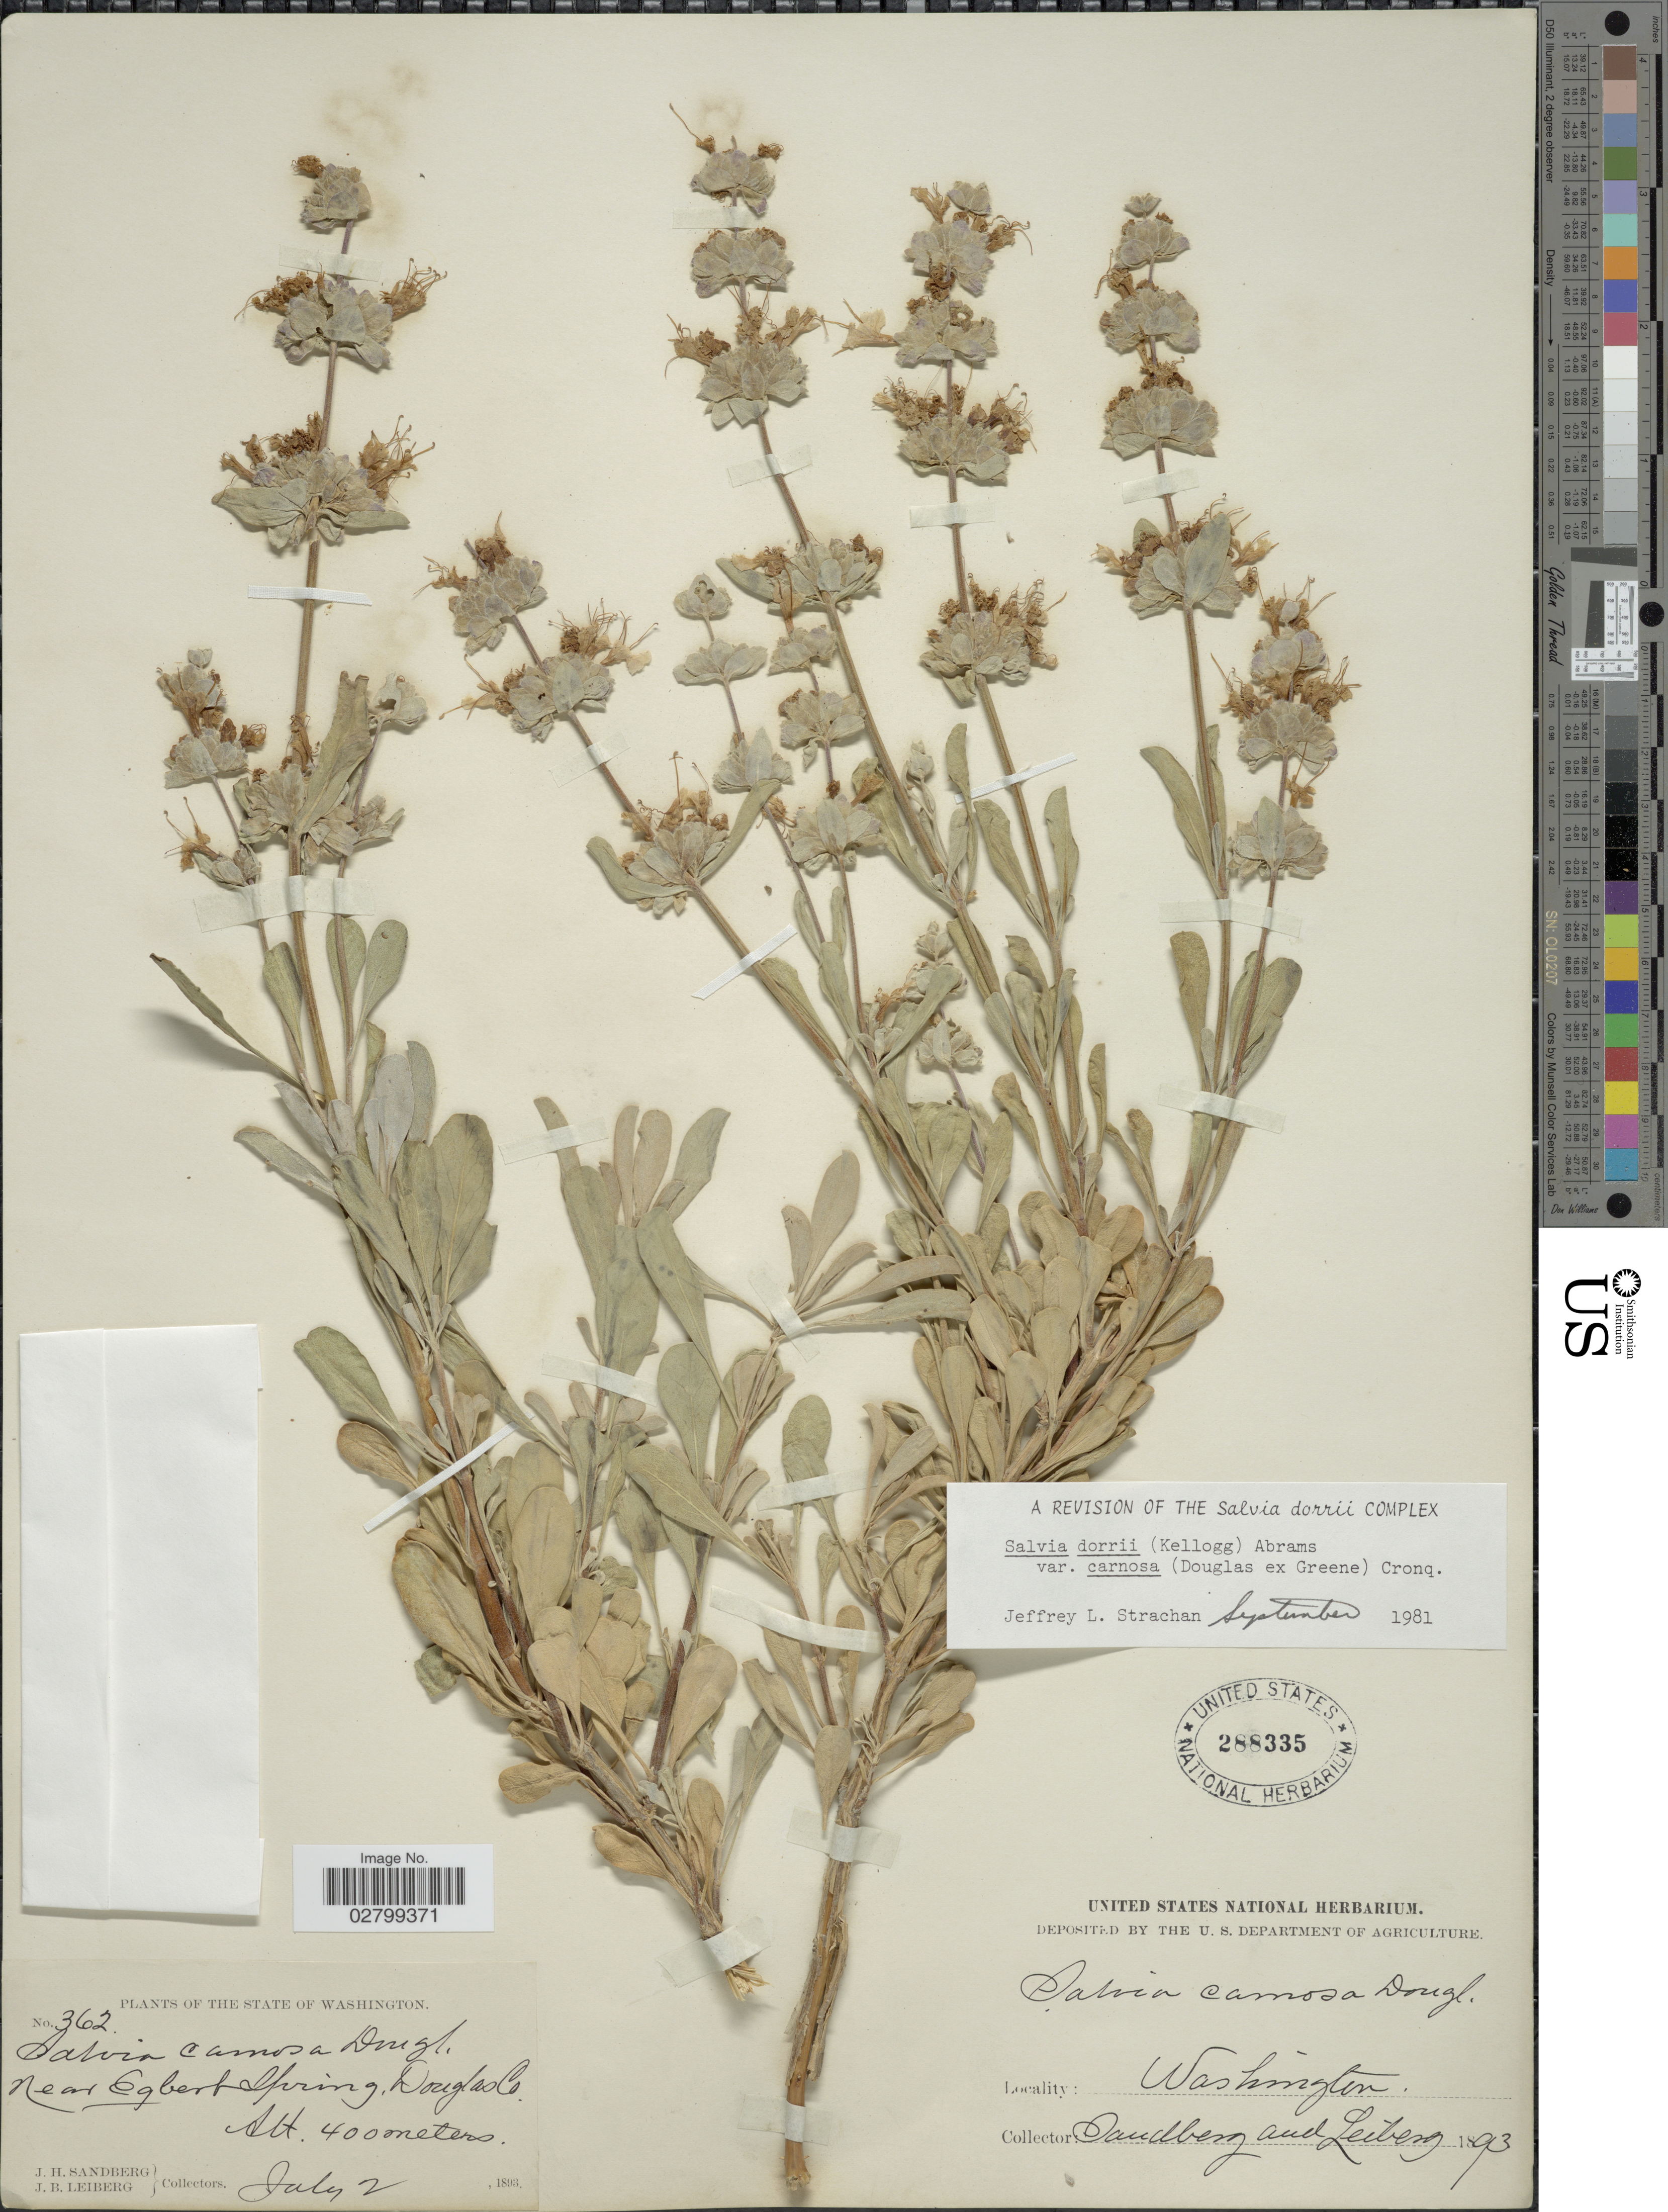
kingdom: Plantae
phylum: Tracheophyta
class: Magnoliopsida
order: Lamiales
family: Lamiaceae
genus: Salvia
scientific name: Salvia dorrii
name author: (Kellogg) Abrams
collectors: J. H. Sandberg & J. B. Leiberg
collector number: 362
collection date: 1893-07-02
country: United States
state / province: Washington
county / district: Douglas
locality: Near Egbert Spring, Douglas Co.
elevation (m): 400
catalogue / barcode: US 288335